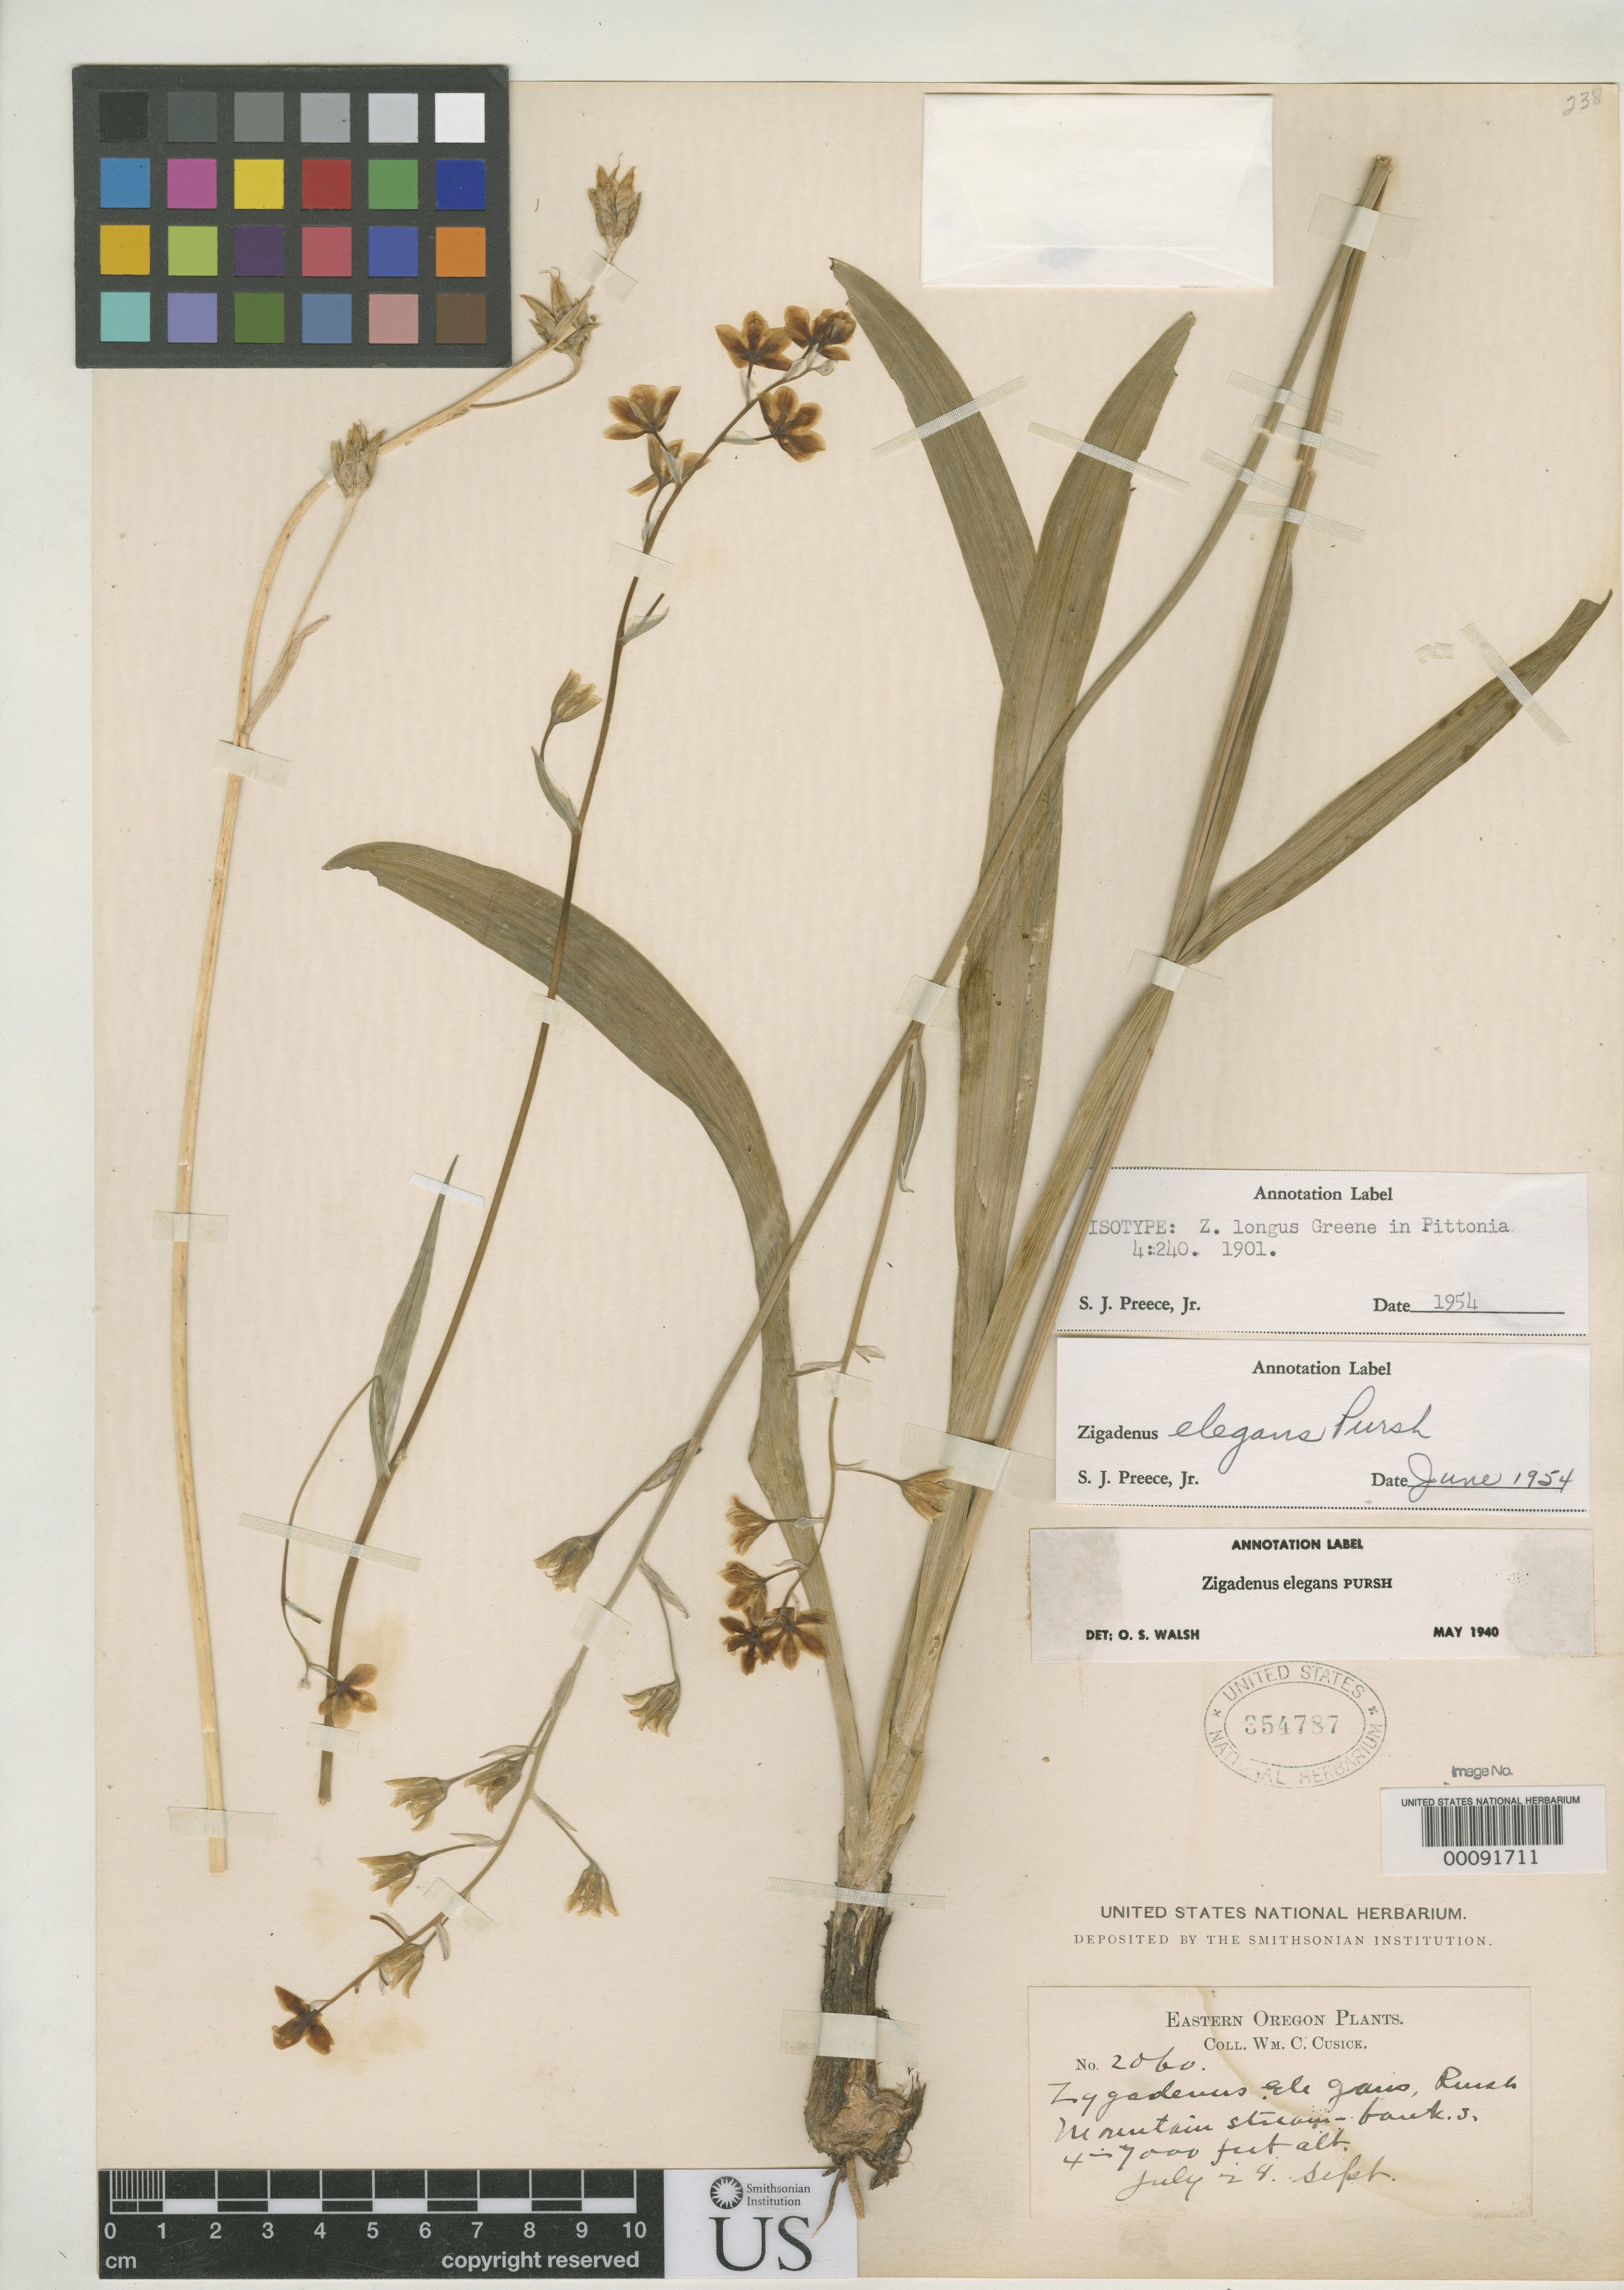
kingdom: Plantae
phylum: Tracheophyta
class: Liliopsida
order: Liliales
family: Melanthiaceae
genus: Zigadenus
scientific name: Zigadenus longus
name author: Greene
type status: Isotype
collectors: W. C. Cusick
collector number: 2060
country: United States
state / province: Oregon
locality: Eastern Oregon; alt. 4000-7000 ft.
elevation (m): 1219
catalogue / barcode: US 354787